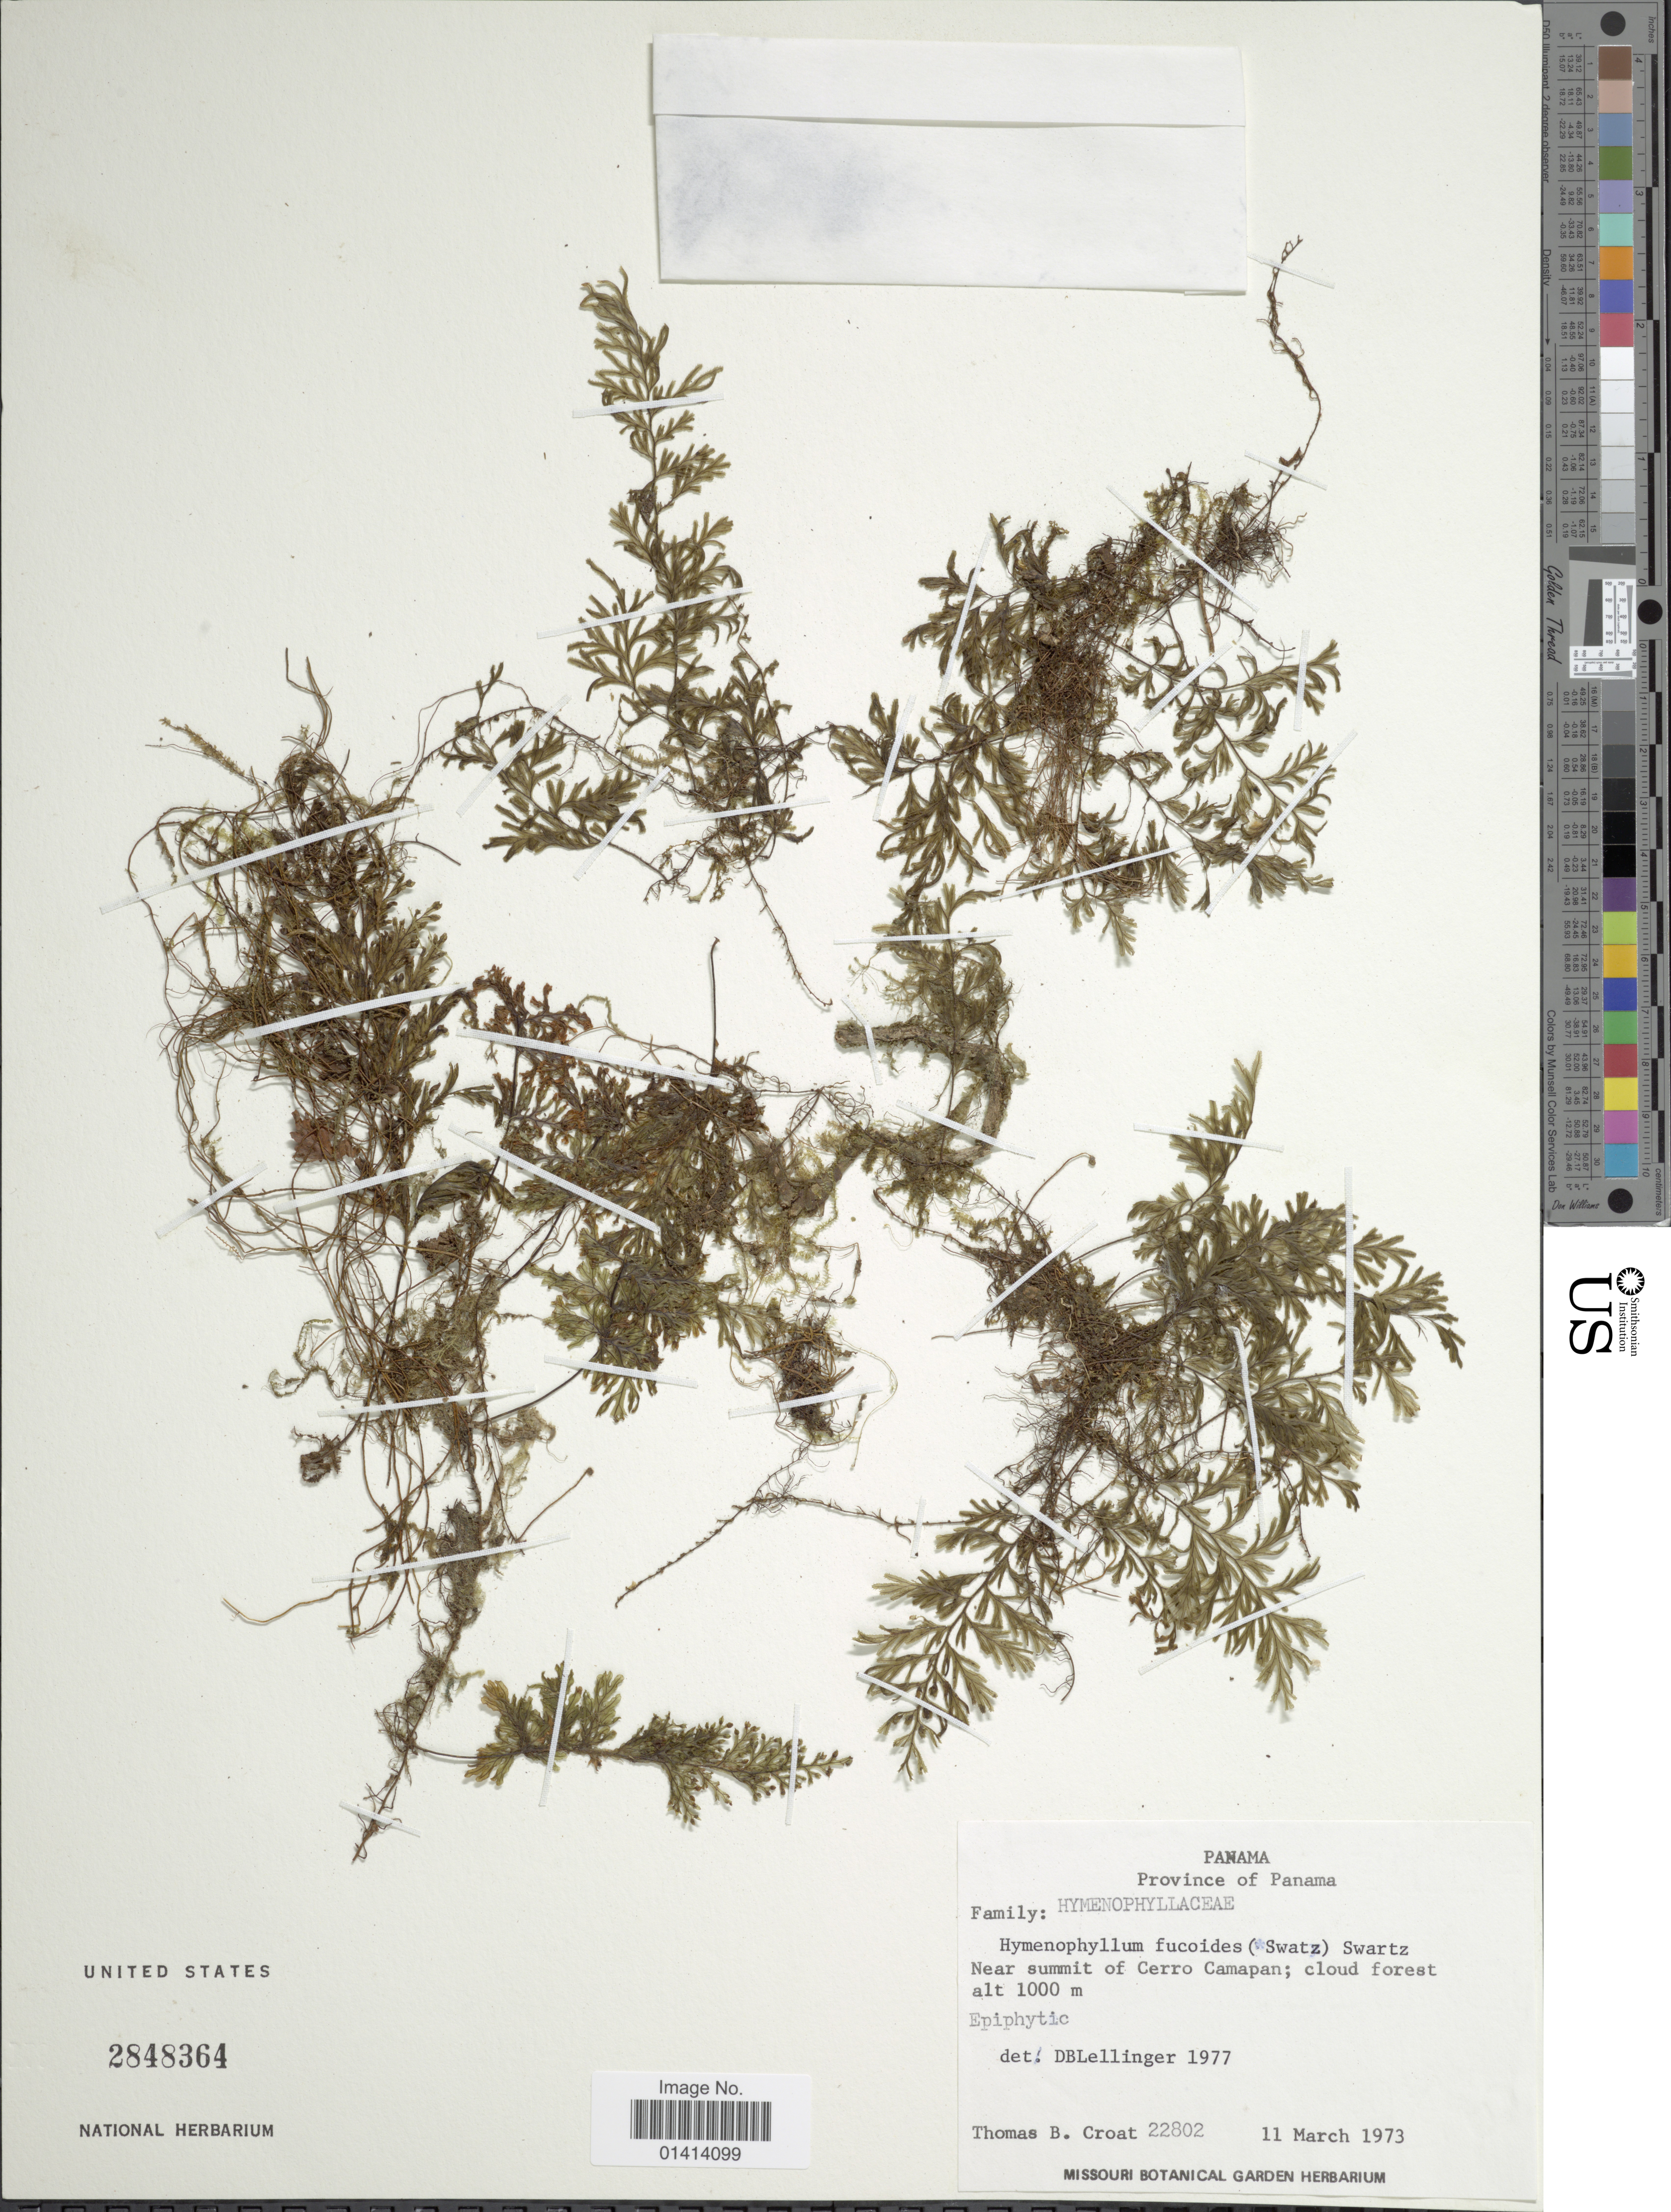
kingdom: Plantae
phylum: Tracheophyta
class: Polypodiopsida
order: Hymenophyllales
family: Hymenophyllaceae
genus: Hymenophyllum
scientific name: Hymenophyllum fucoides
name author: (Sw.) Sw.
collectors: T. B. Croat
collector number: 22802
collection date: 1973-03-11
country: Panama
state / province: Panamá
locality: Province of Panama, Near summit of Cerro Camapan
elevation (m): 1000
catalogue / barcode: US 2848364